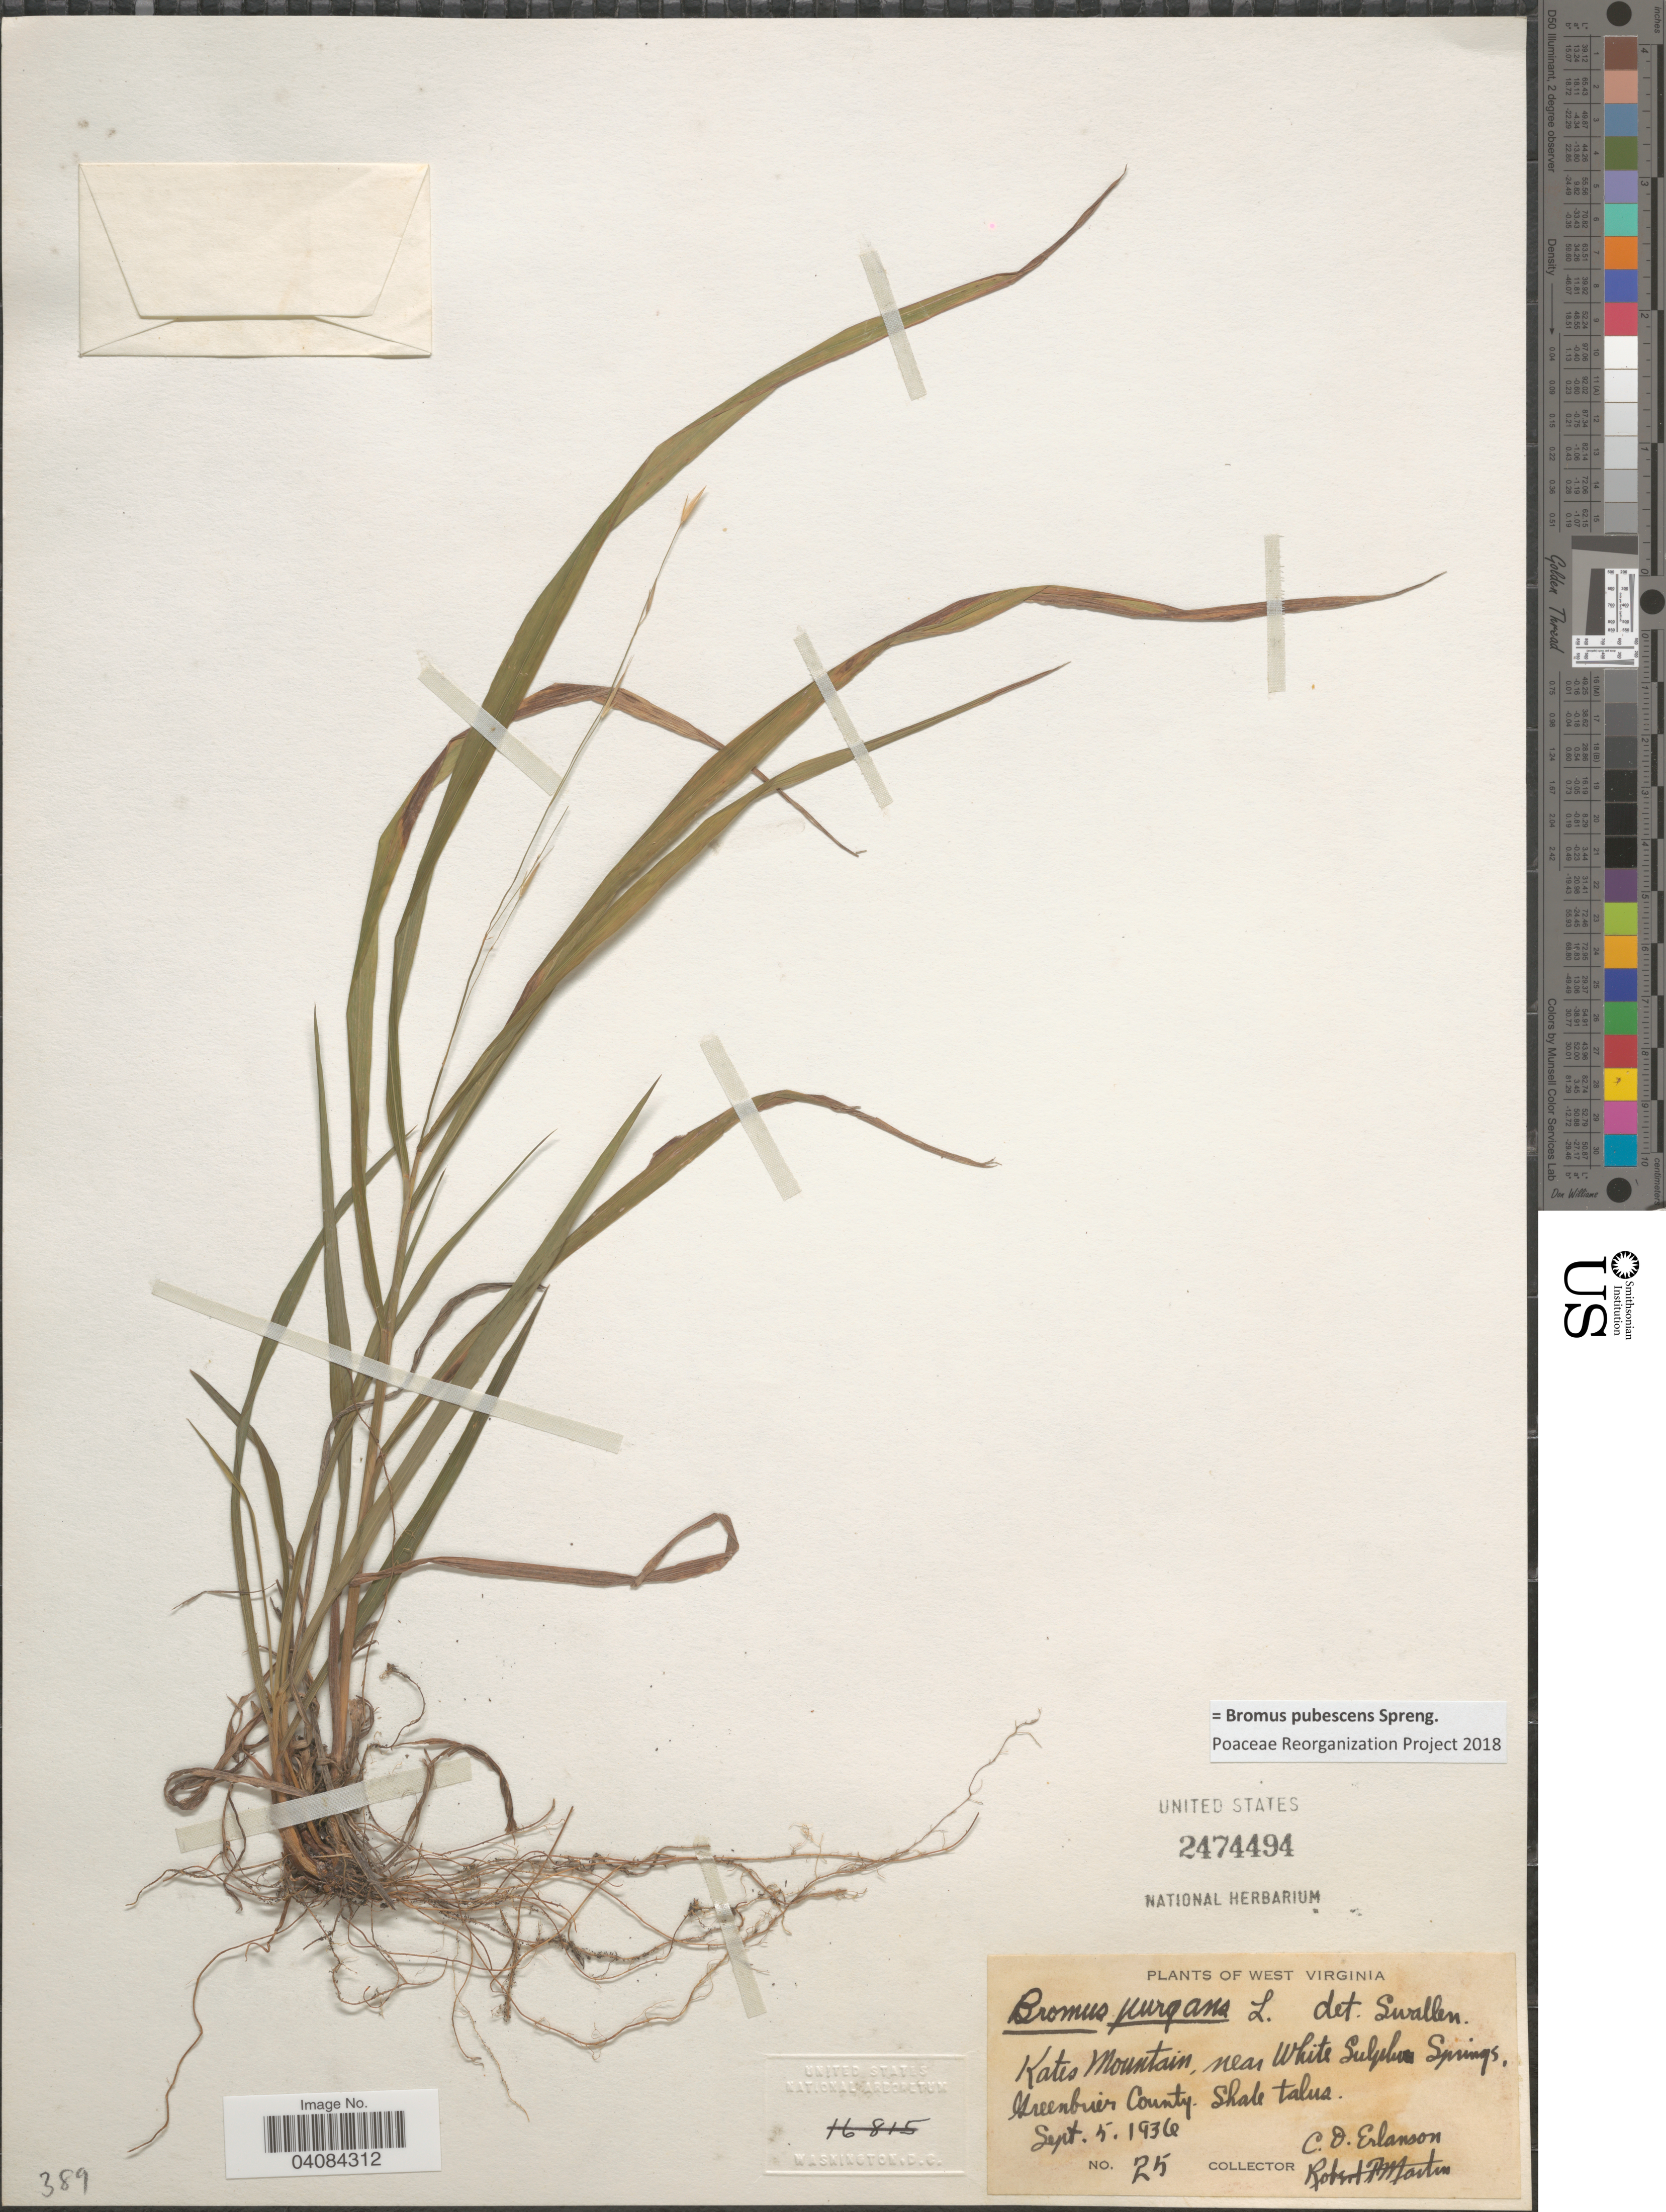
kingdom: Plantae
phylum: Tracheophyta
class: Liliopsida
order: Poales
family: Poaceae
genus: Bromus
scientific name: Bromus pubescens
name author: Muhl. ex Willd.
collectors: C. O. Erlanson & R. Martin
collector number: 25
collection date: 1936-09-05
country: United States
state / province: West Virginia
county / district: Greenbrier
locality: Kates Mountain, near White Sulphur Springs, Greenbrier County.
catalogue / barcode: US 2474494